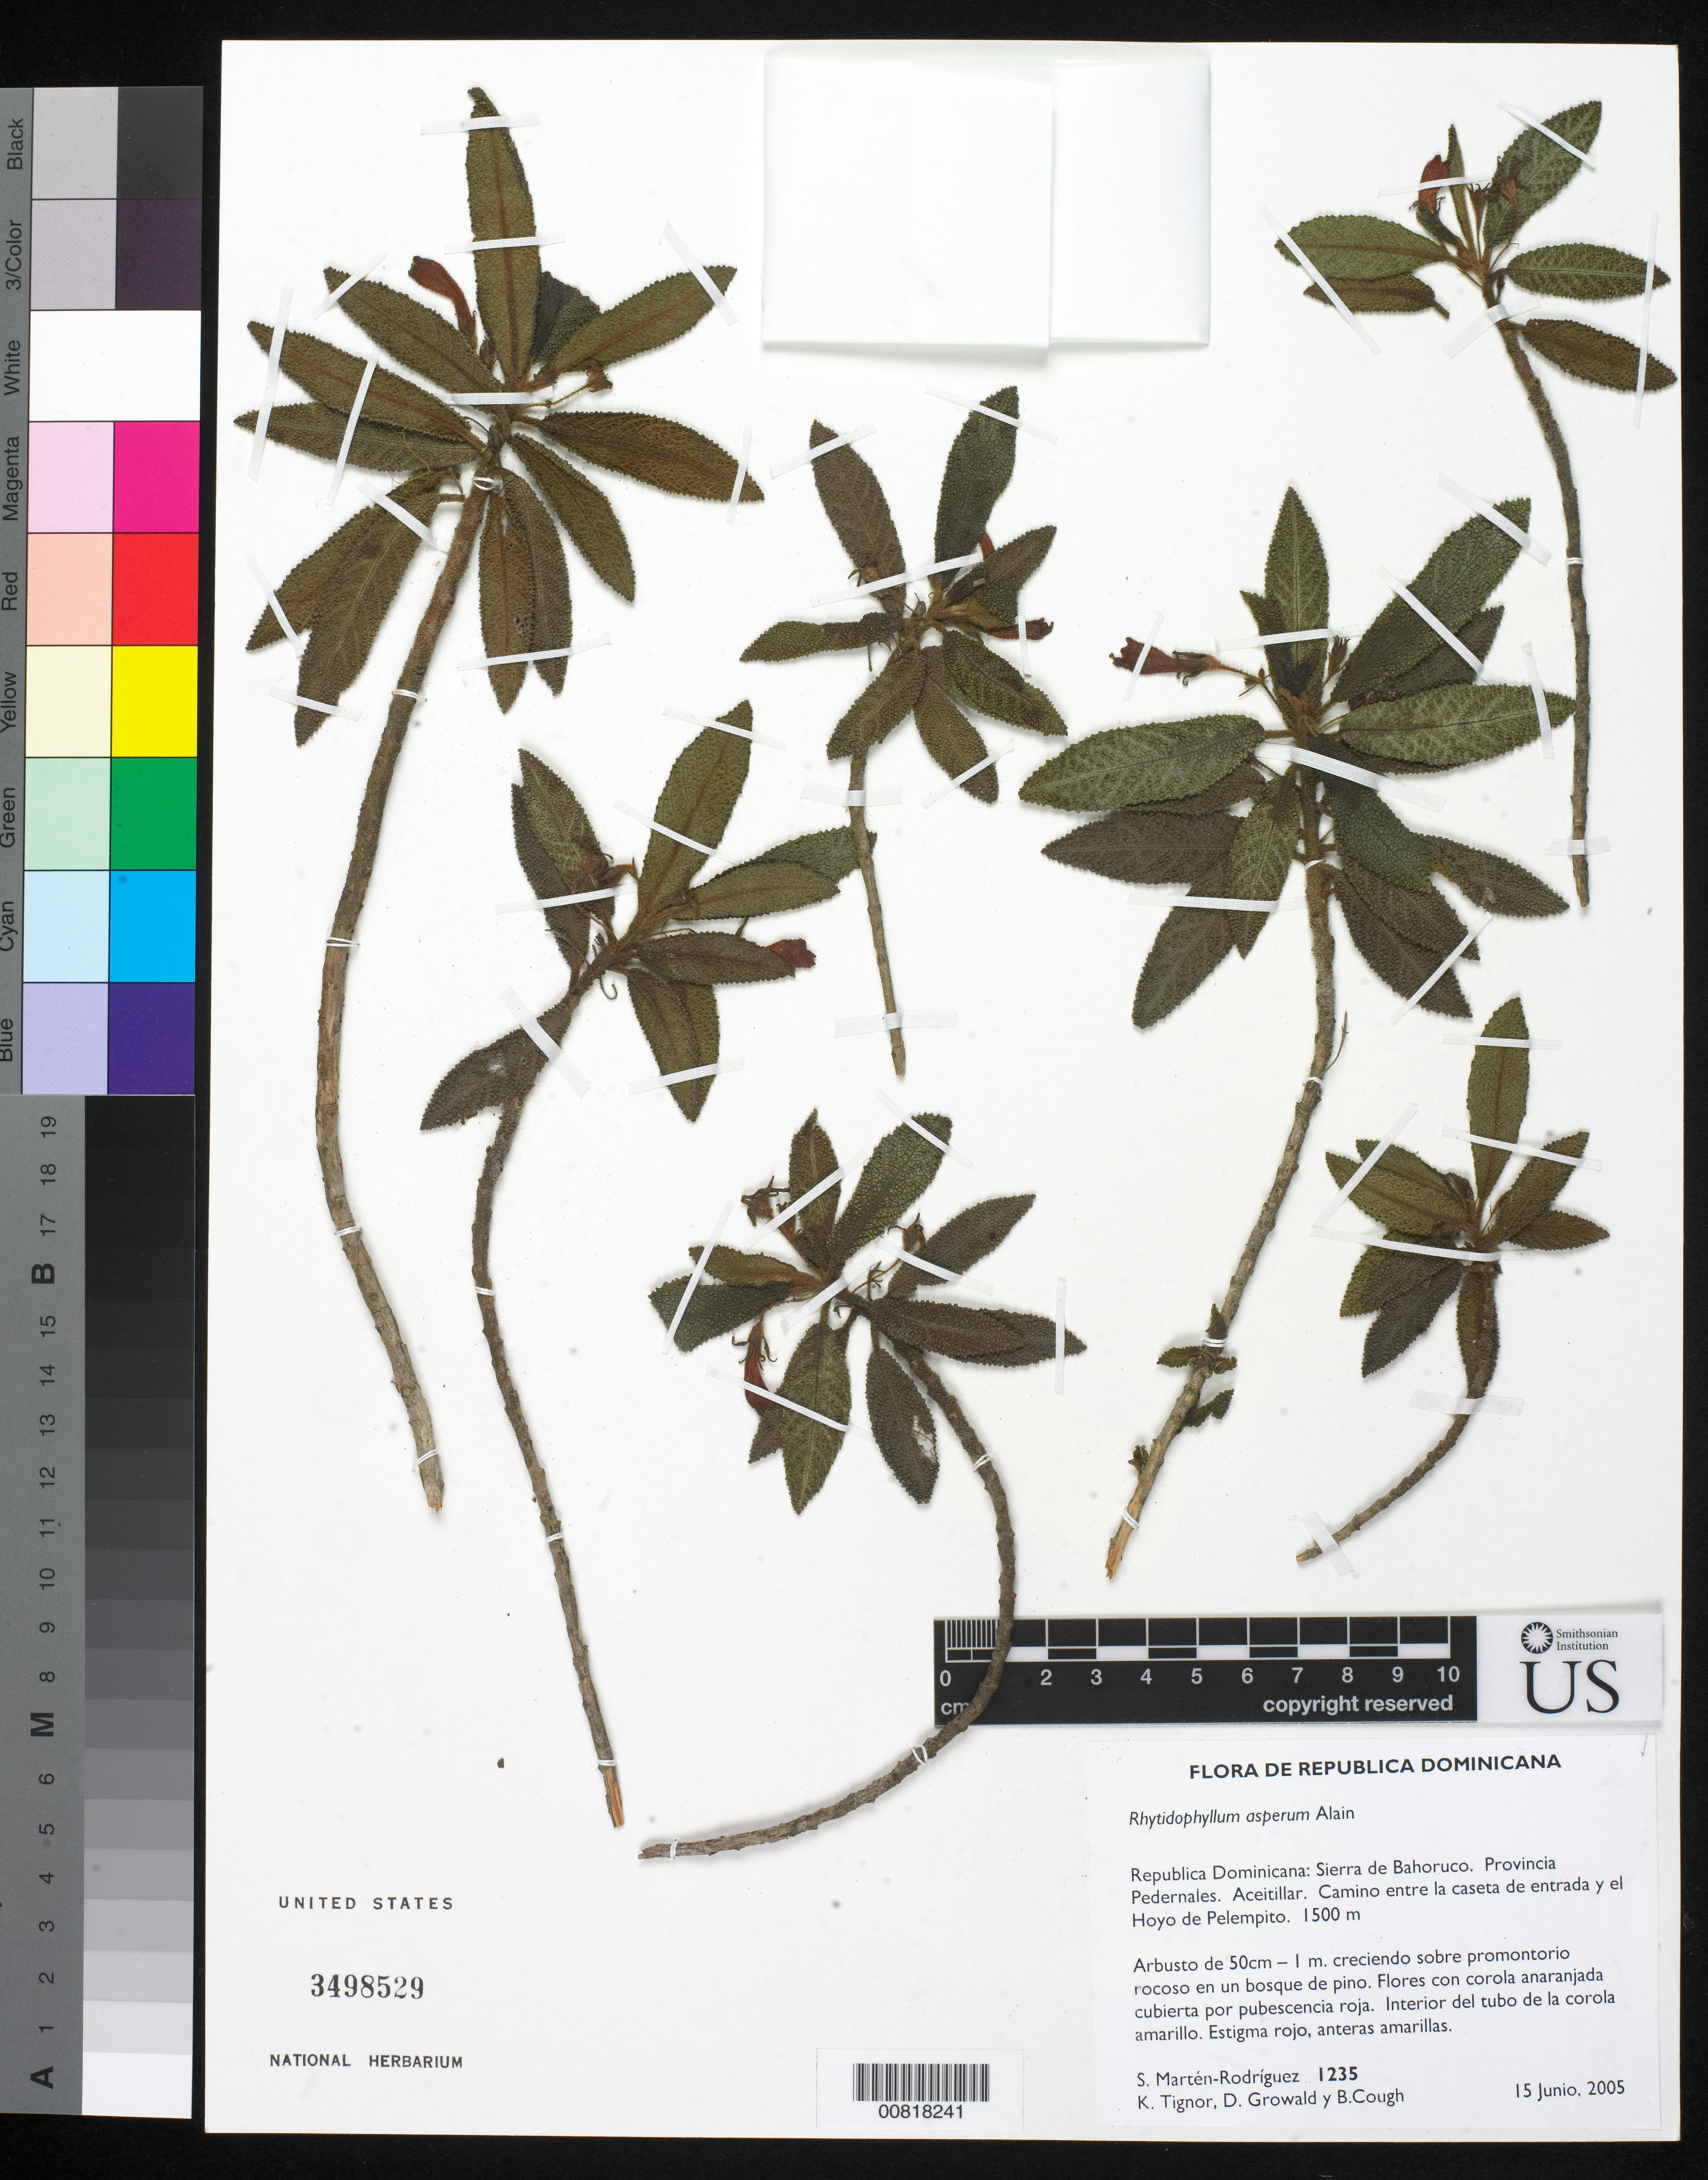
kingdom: Plantae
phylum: Tracheophyta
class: Magnoliopsida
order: Lamiales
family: Gesneriaceae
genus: Rhytidophyllum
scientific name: Rhytidophyllum asperum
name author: Alain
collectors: S. Martén-Rodríguez, K. Tignor, D. Growald & B. Cough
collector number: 1235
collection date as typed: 15 Jun 2005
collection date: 2005-06-15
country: Dominican Republic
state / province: Pedernales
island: Hispaniola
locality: Republica Dominicana: Sierra de Bahoruco. Provincia Pedernales. Aceitillar. Camino entre la caseta de entrada y el Hoyo de Pelempito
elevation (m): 1500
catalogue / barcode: US 3498529